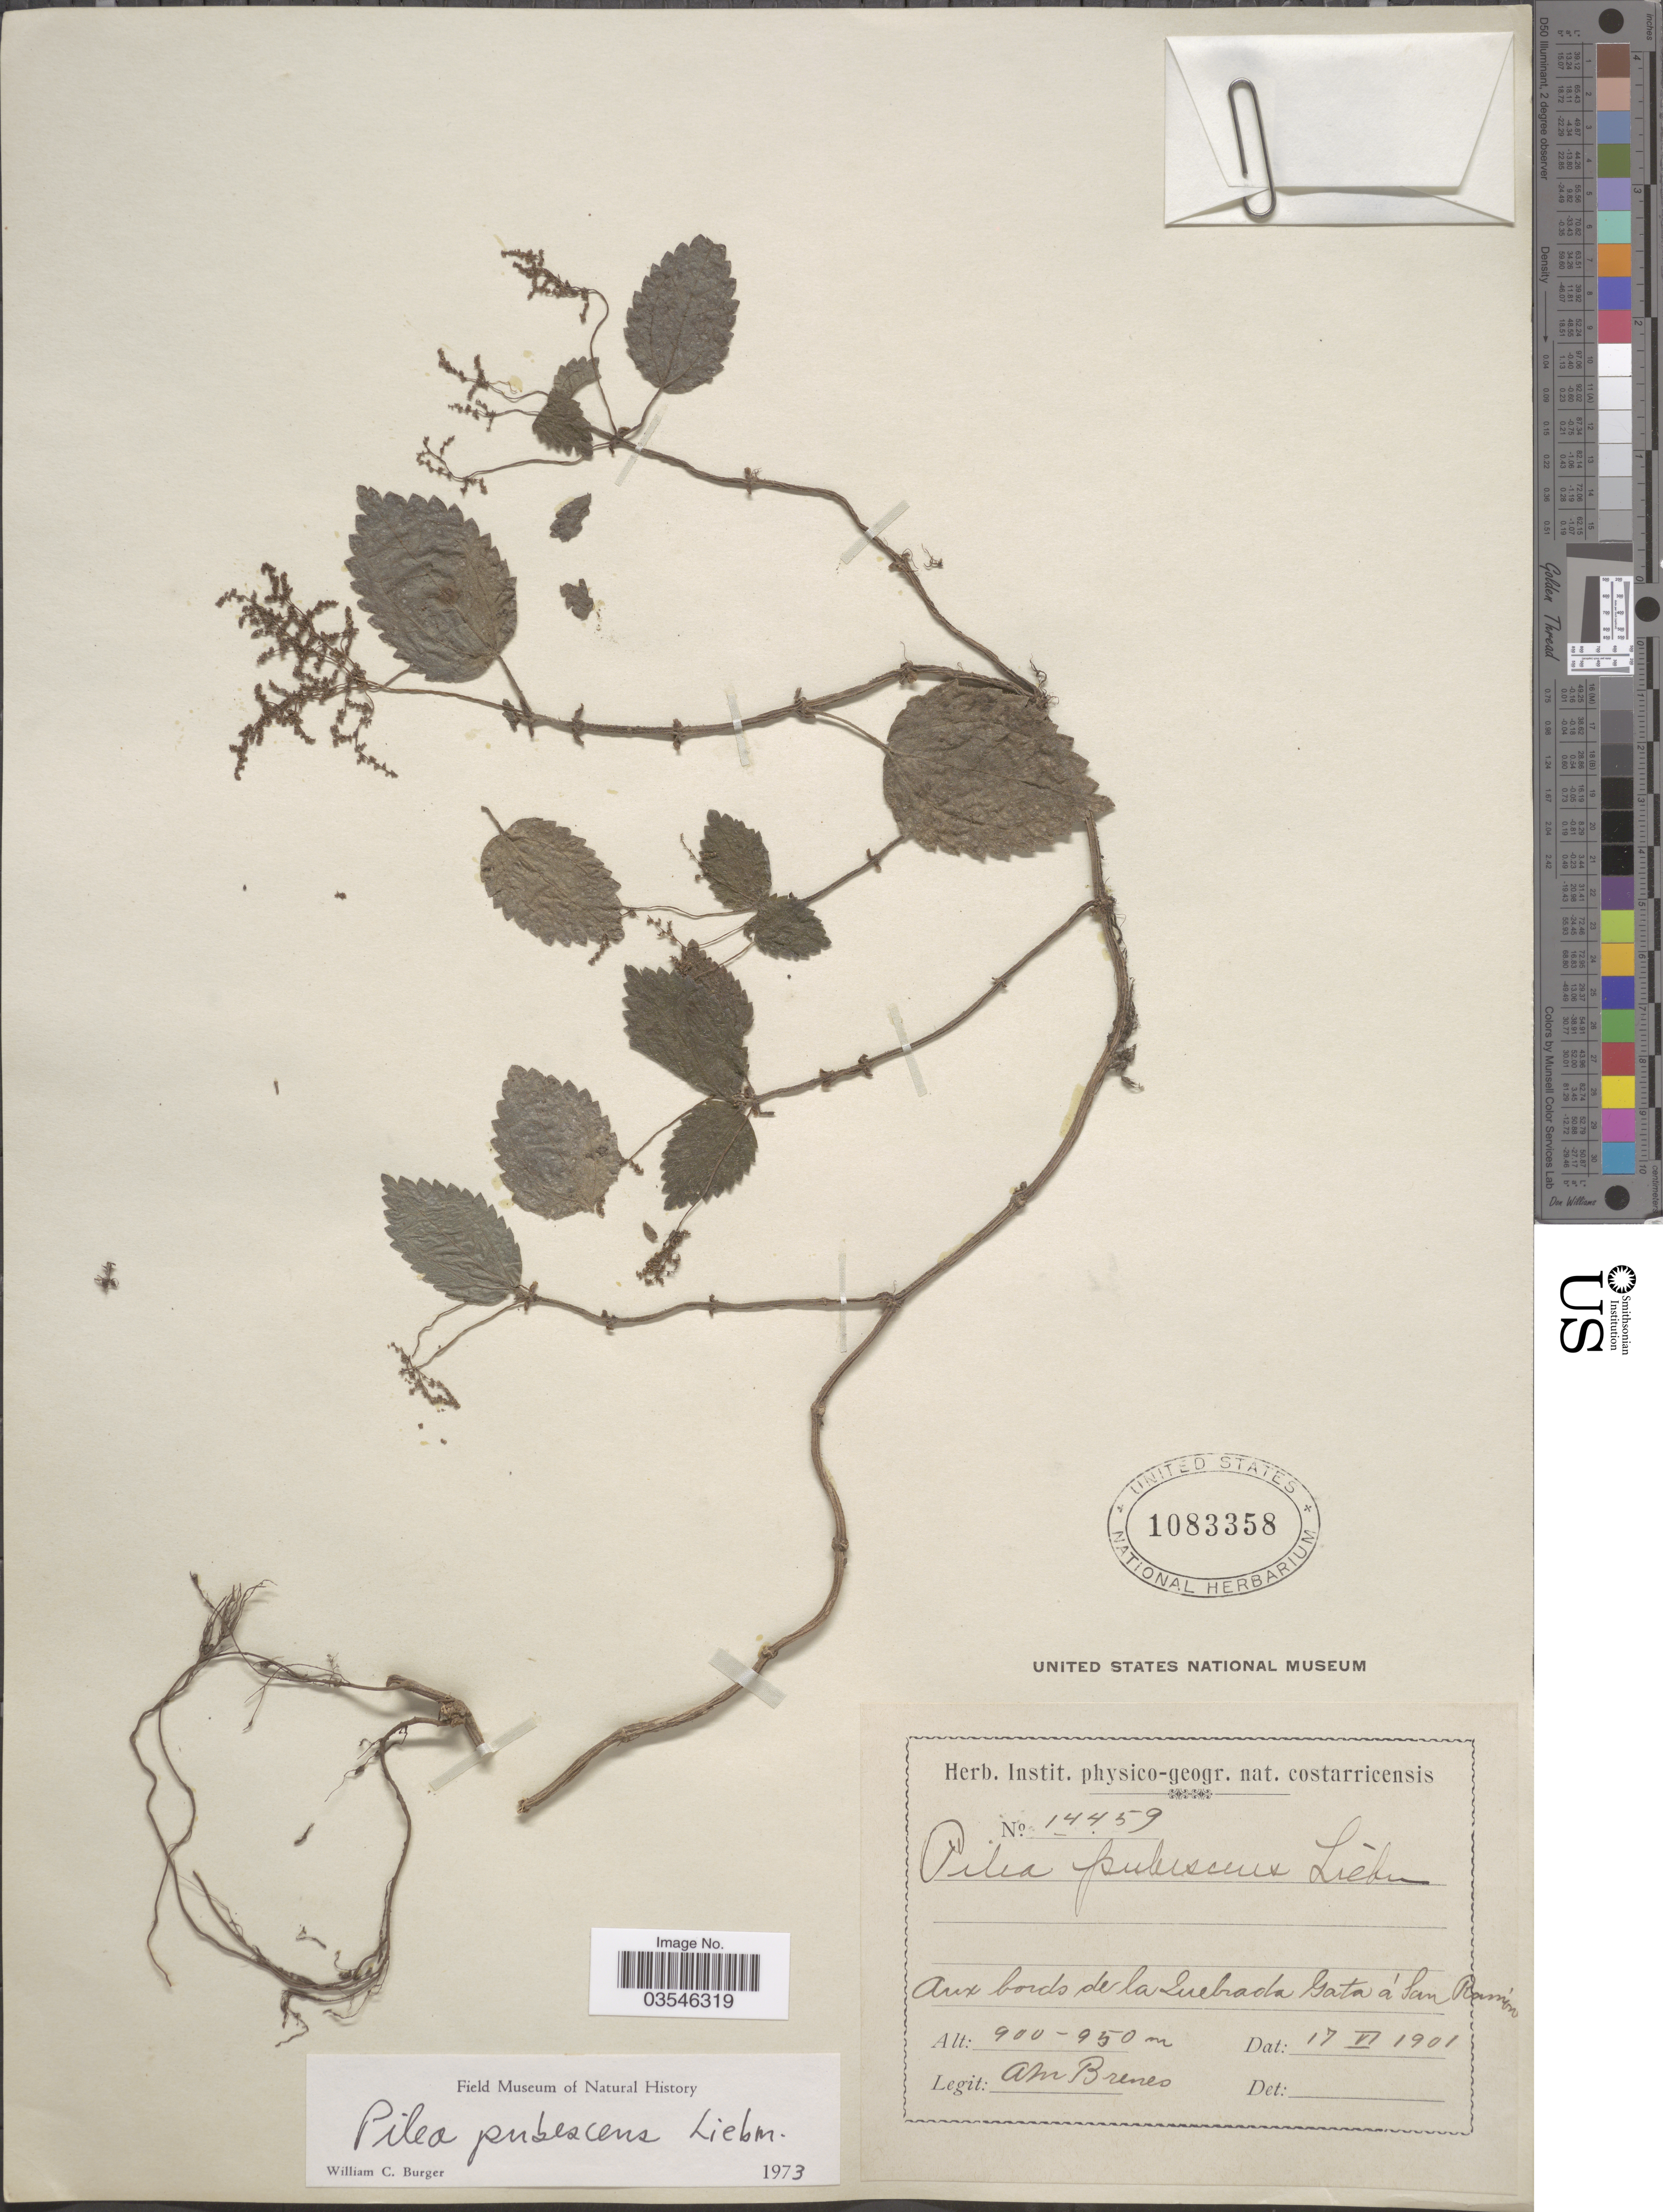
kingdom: Plantae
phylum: Tracheophyta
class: Magnoliopsida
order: Rosales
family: Urticaceae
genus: Pilea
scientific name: Pilea pubescens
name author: Liebm.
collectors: A. Brenes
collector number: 14459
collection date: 1901-06-17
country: Costa Rica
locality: Aux bords de la Quebrada Gata á San Ramón.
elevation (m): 900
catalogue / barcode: US 1083358